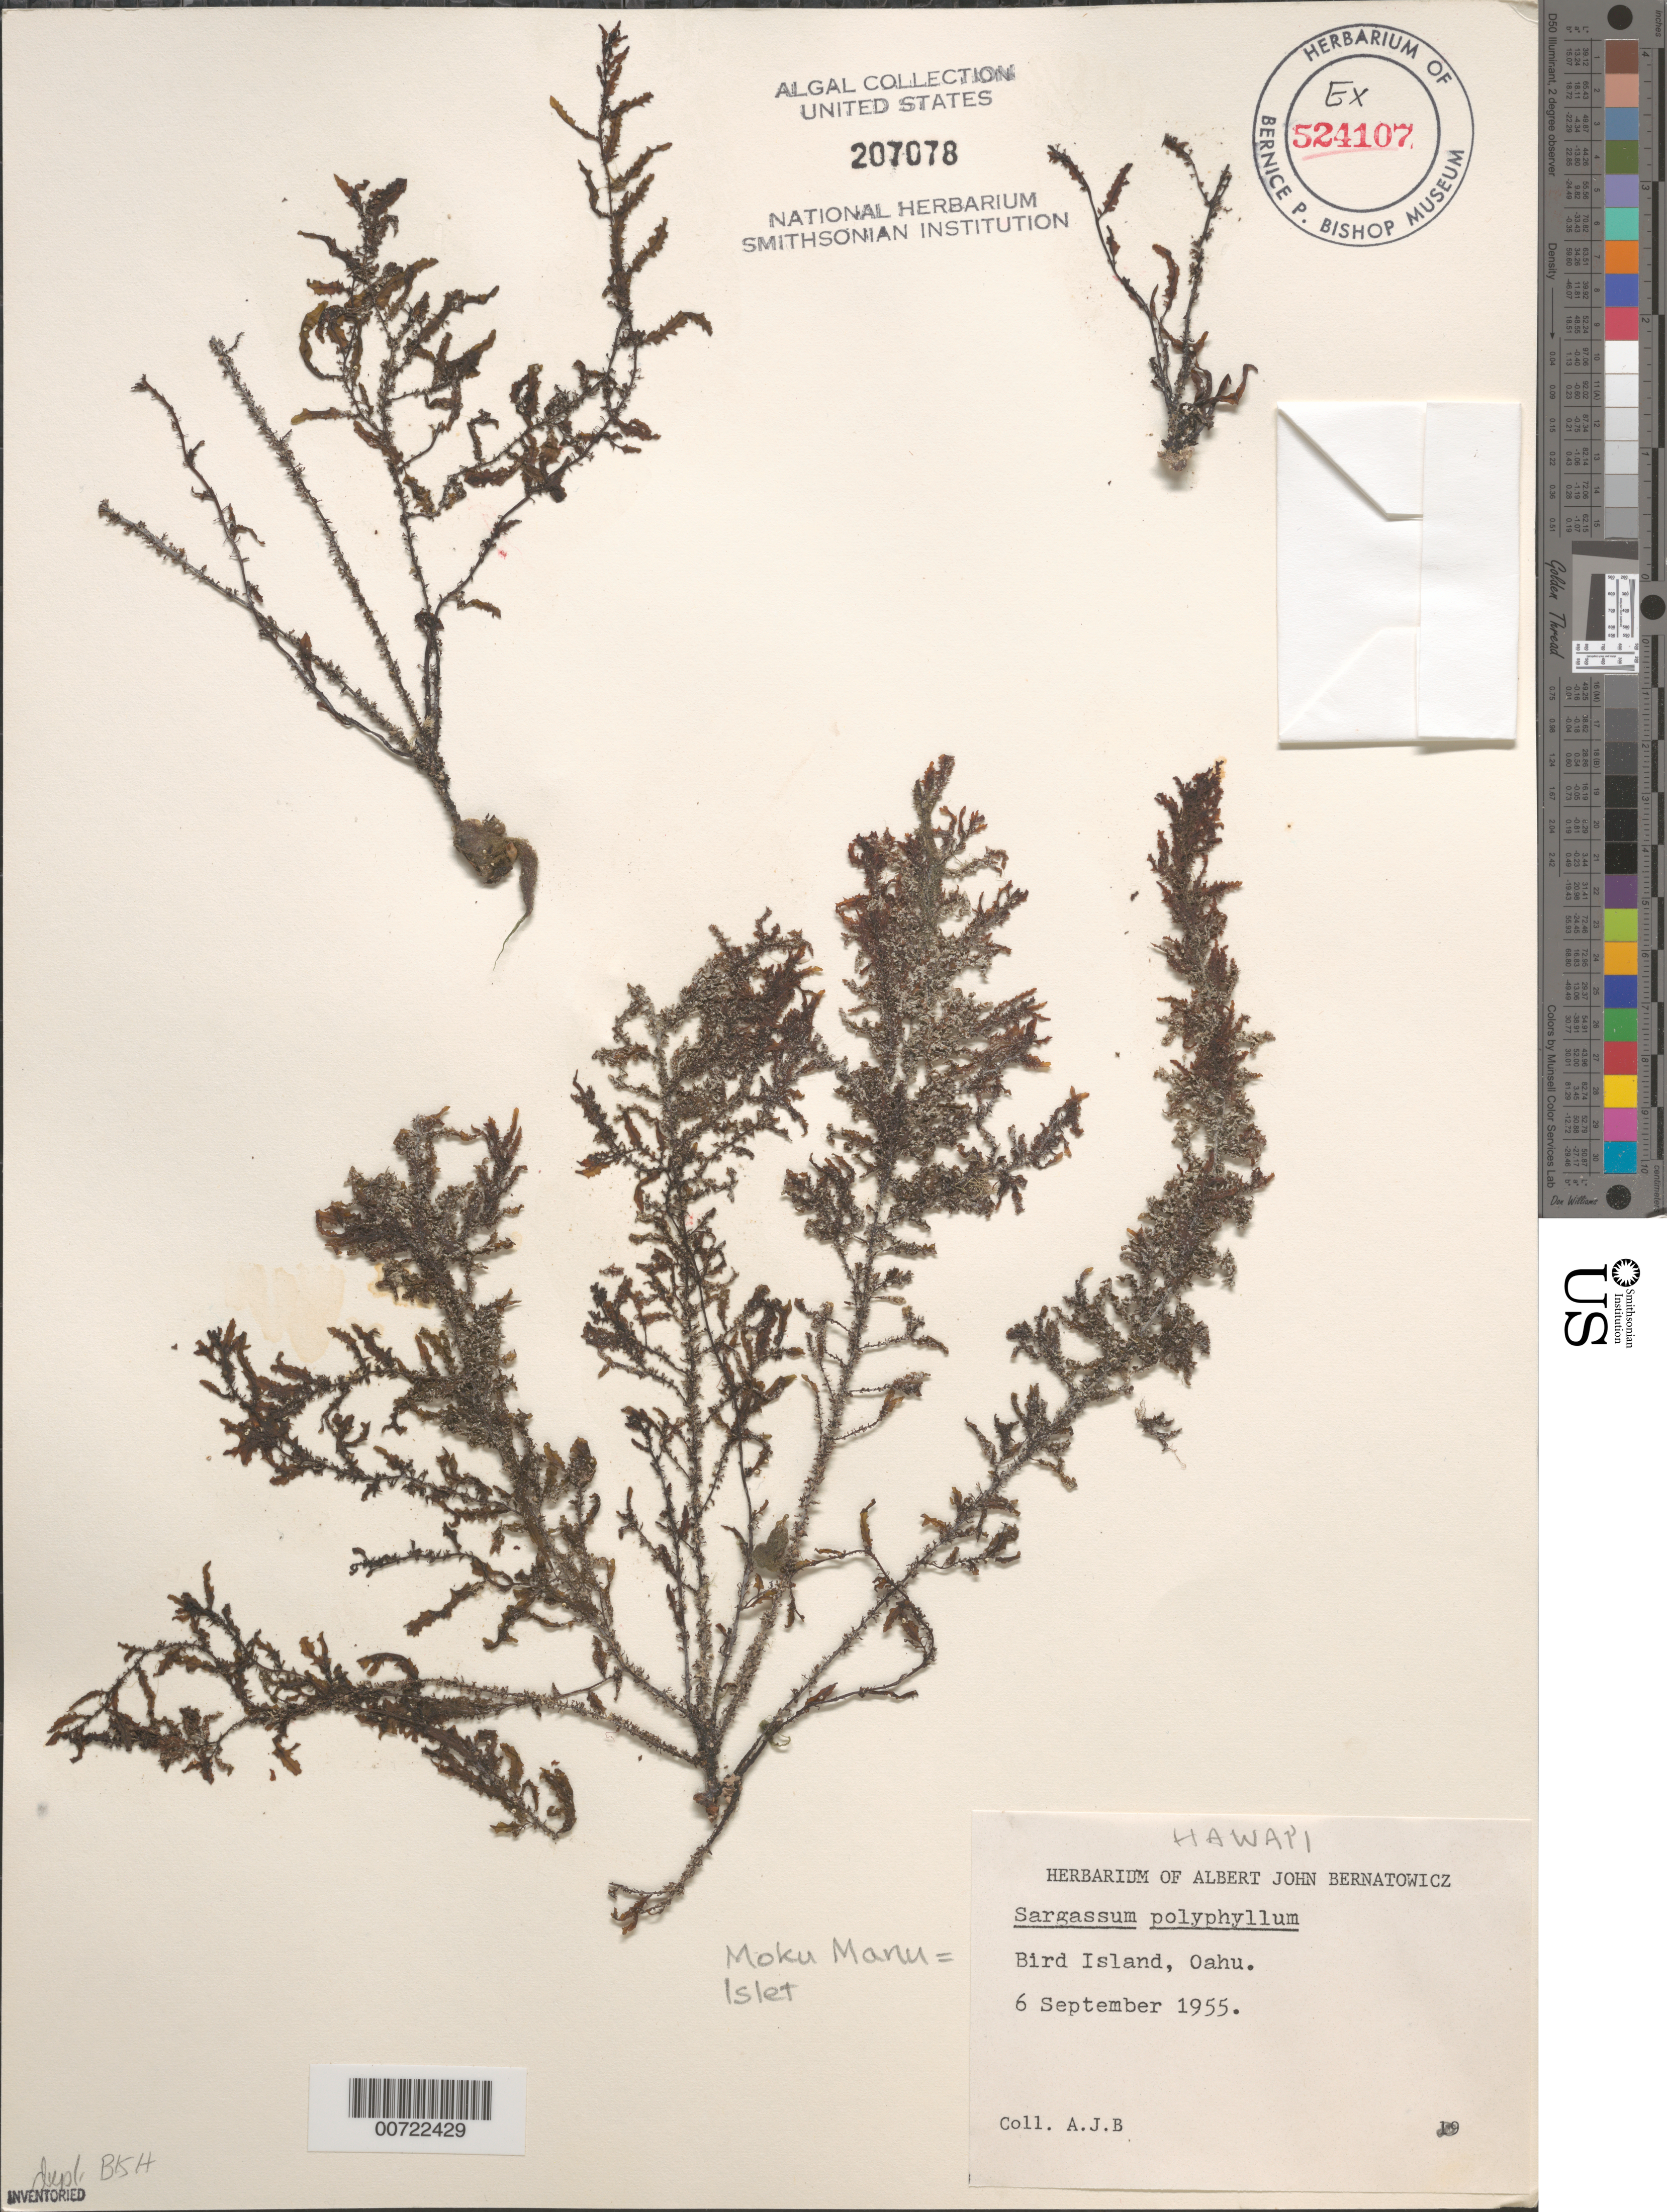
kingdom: Chromista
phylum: Ochrophyta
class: Phaeophyceae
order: Fucales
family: Sargassaceae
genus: Sargassum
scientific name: Sargassum polyphyllum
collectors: A. Bernatowicz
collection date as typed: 06 Sep 1955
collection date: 1955-09-06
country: United States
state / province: Hawaii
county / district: Honolulu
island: Oahu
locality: Moku Manu islet (Bird Island)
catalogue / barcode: US 207078